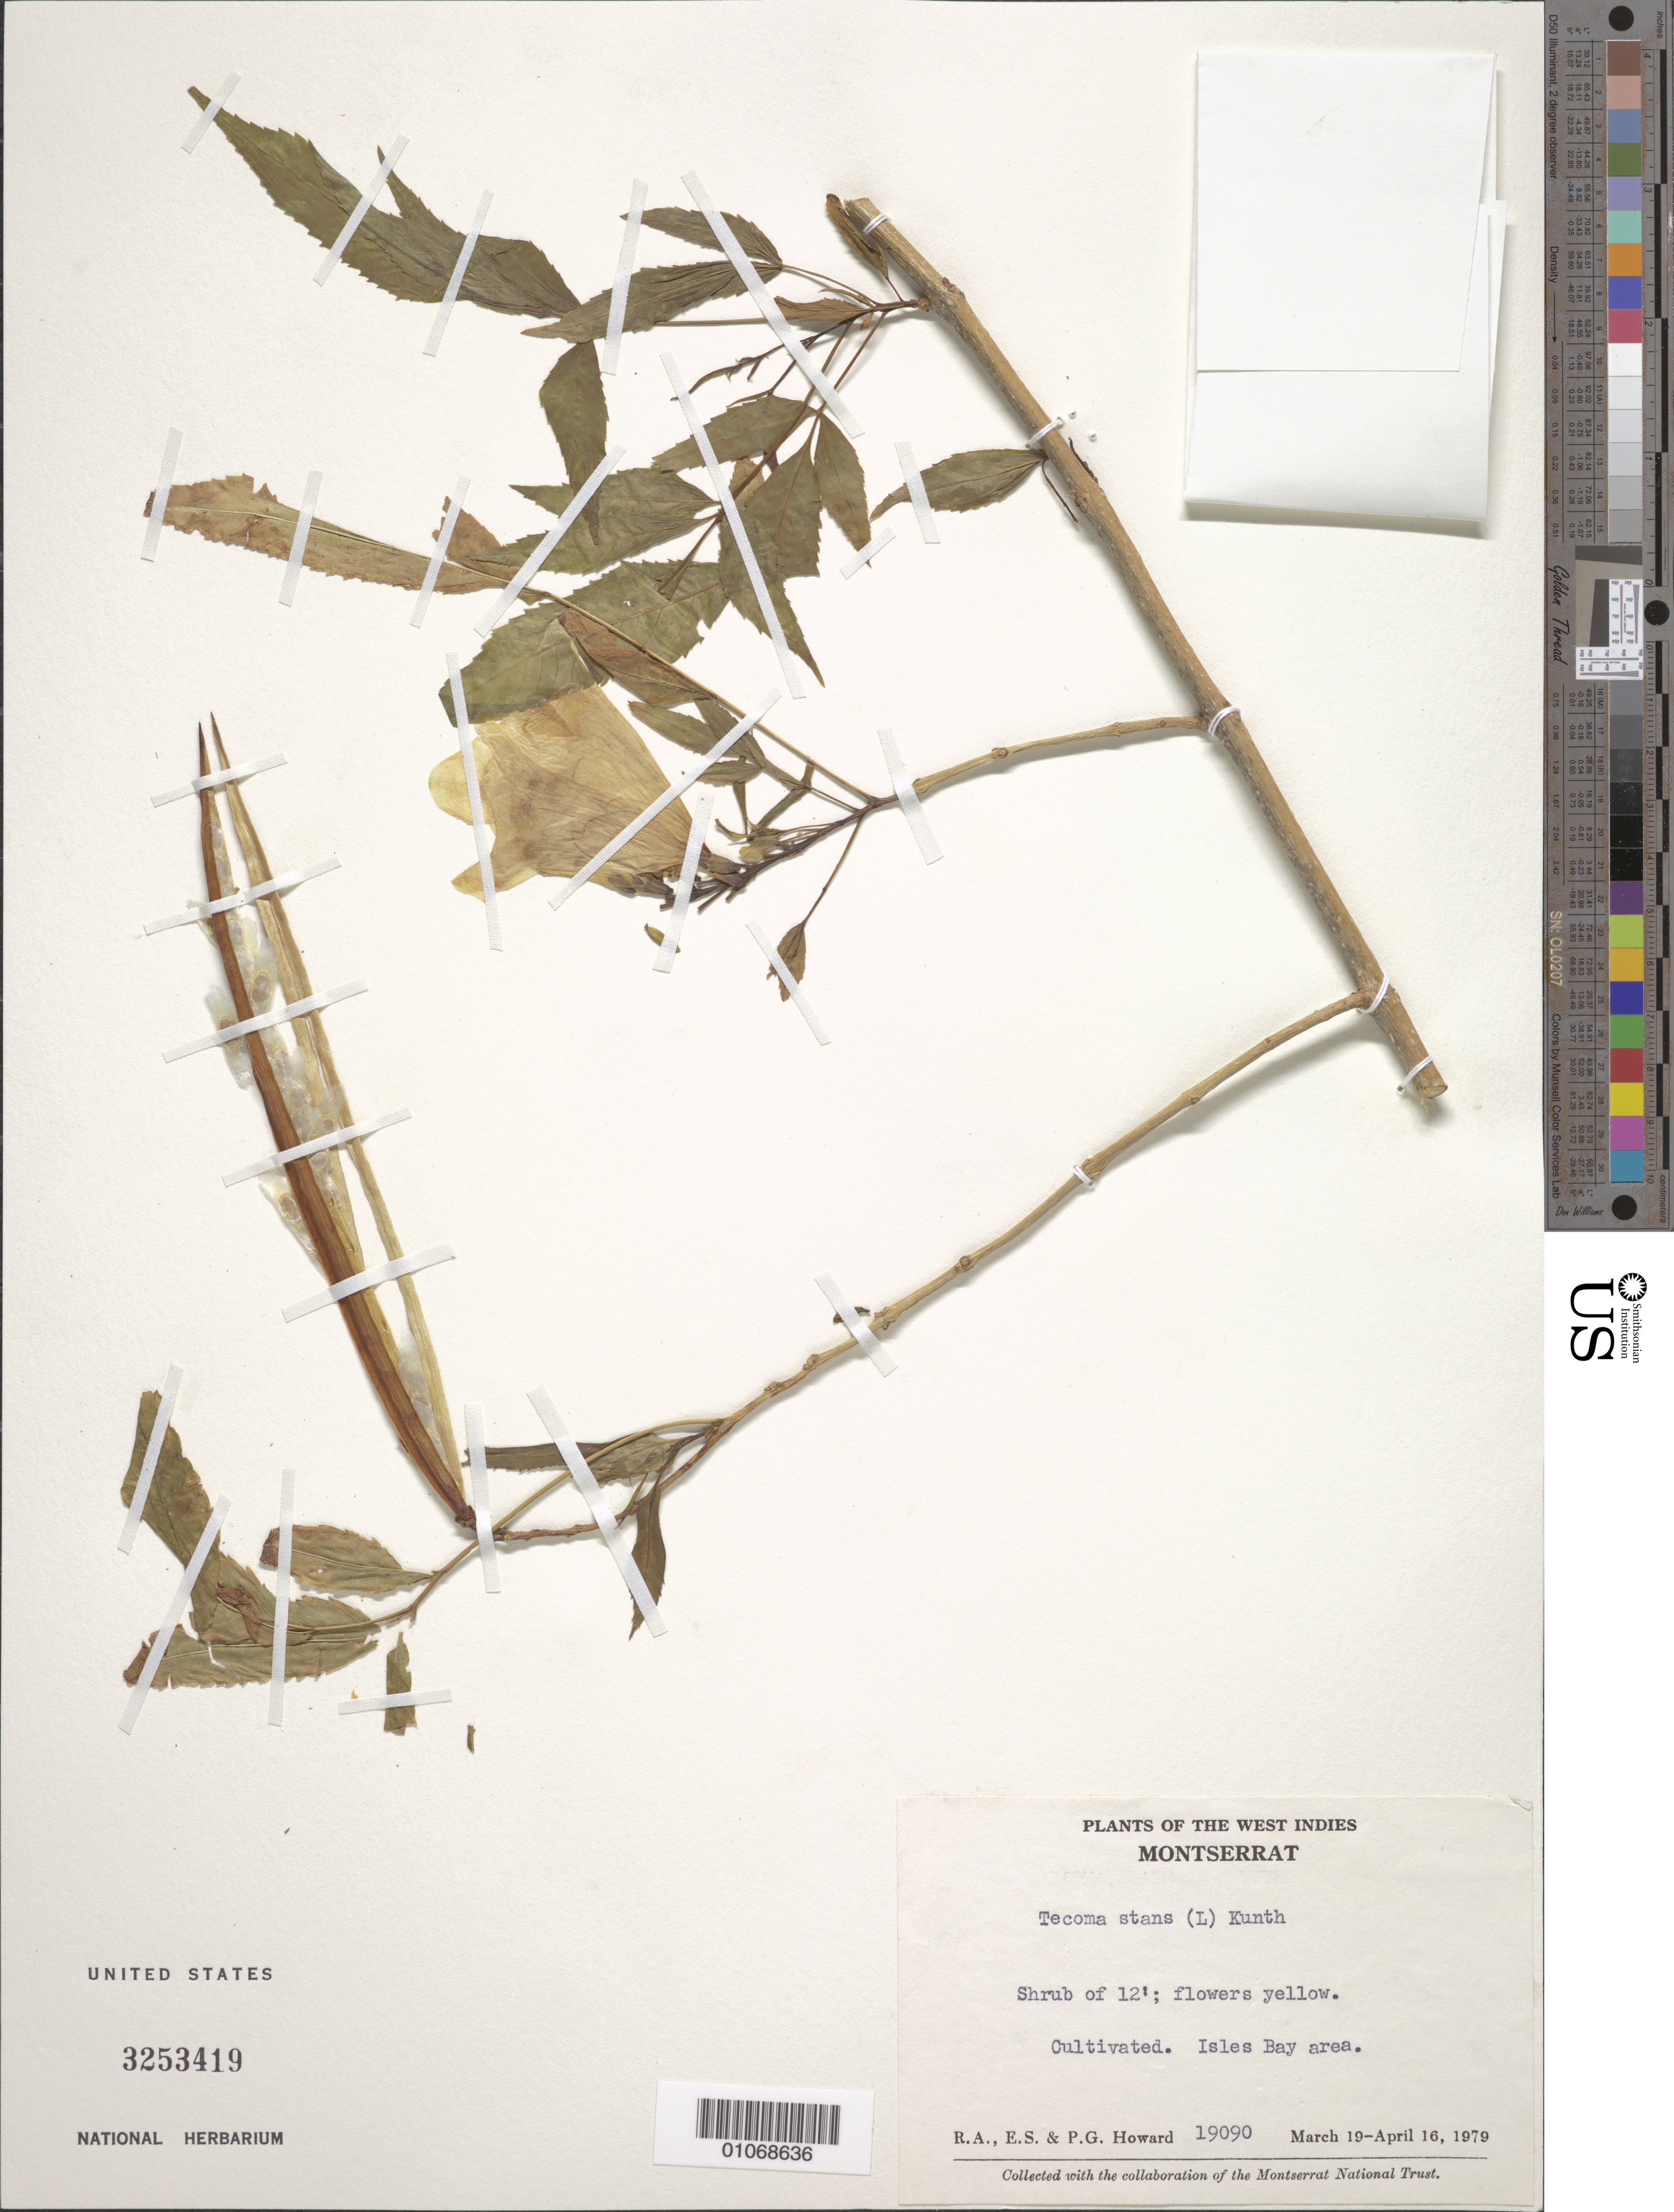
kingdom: Plantae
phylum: Tracheophyta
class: Magnoliopsida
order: Lamiales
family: Bignoniaceae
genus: Tecoma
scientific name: Tecoma stans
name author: (L.) Juss. ex Kunth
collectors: R. A. Howard, E. S. Howard & P. Howard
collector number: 19090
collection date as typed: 19 Mar 1979 to 16 Apr 1979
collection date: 1979-03-19/1979-04-16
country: Montserrat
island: Montserrat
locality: Isles Bay area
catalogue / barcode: US 3253419